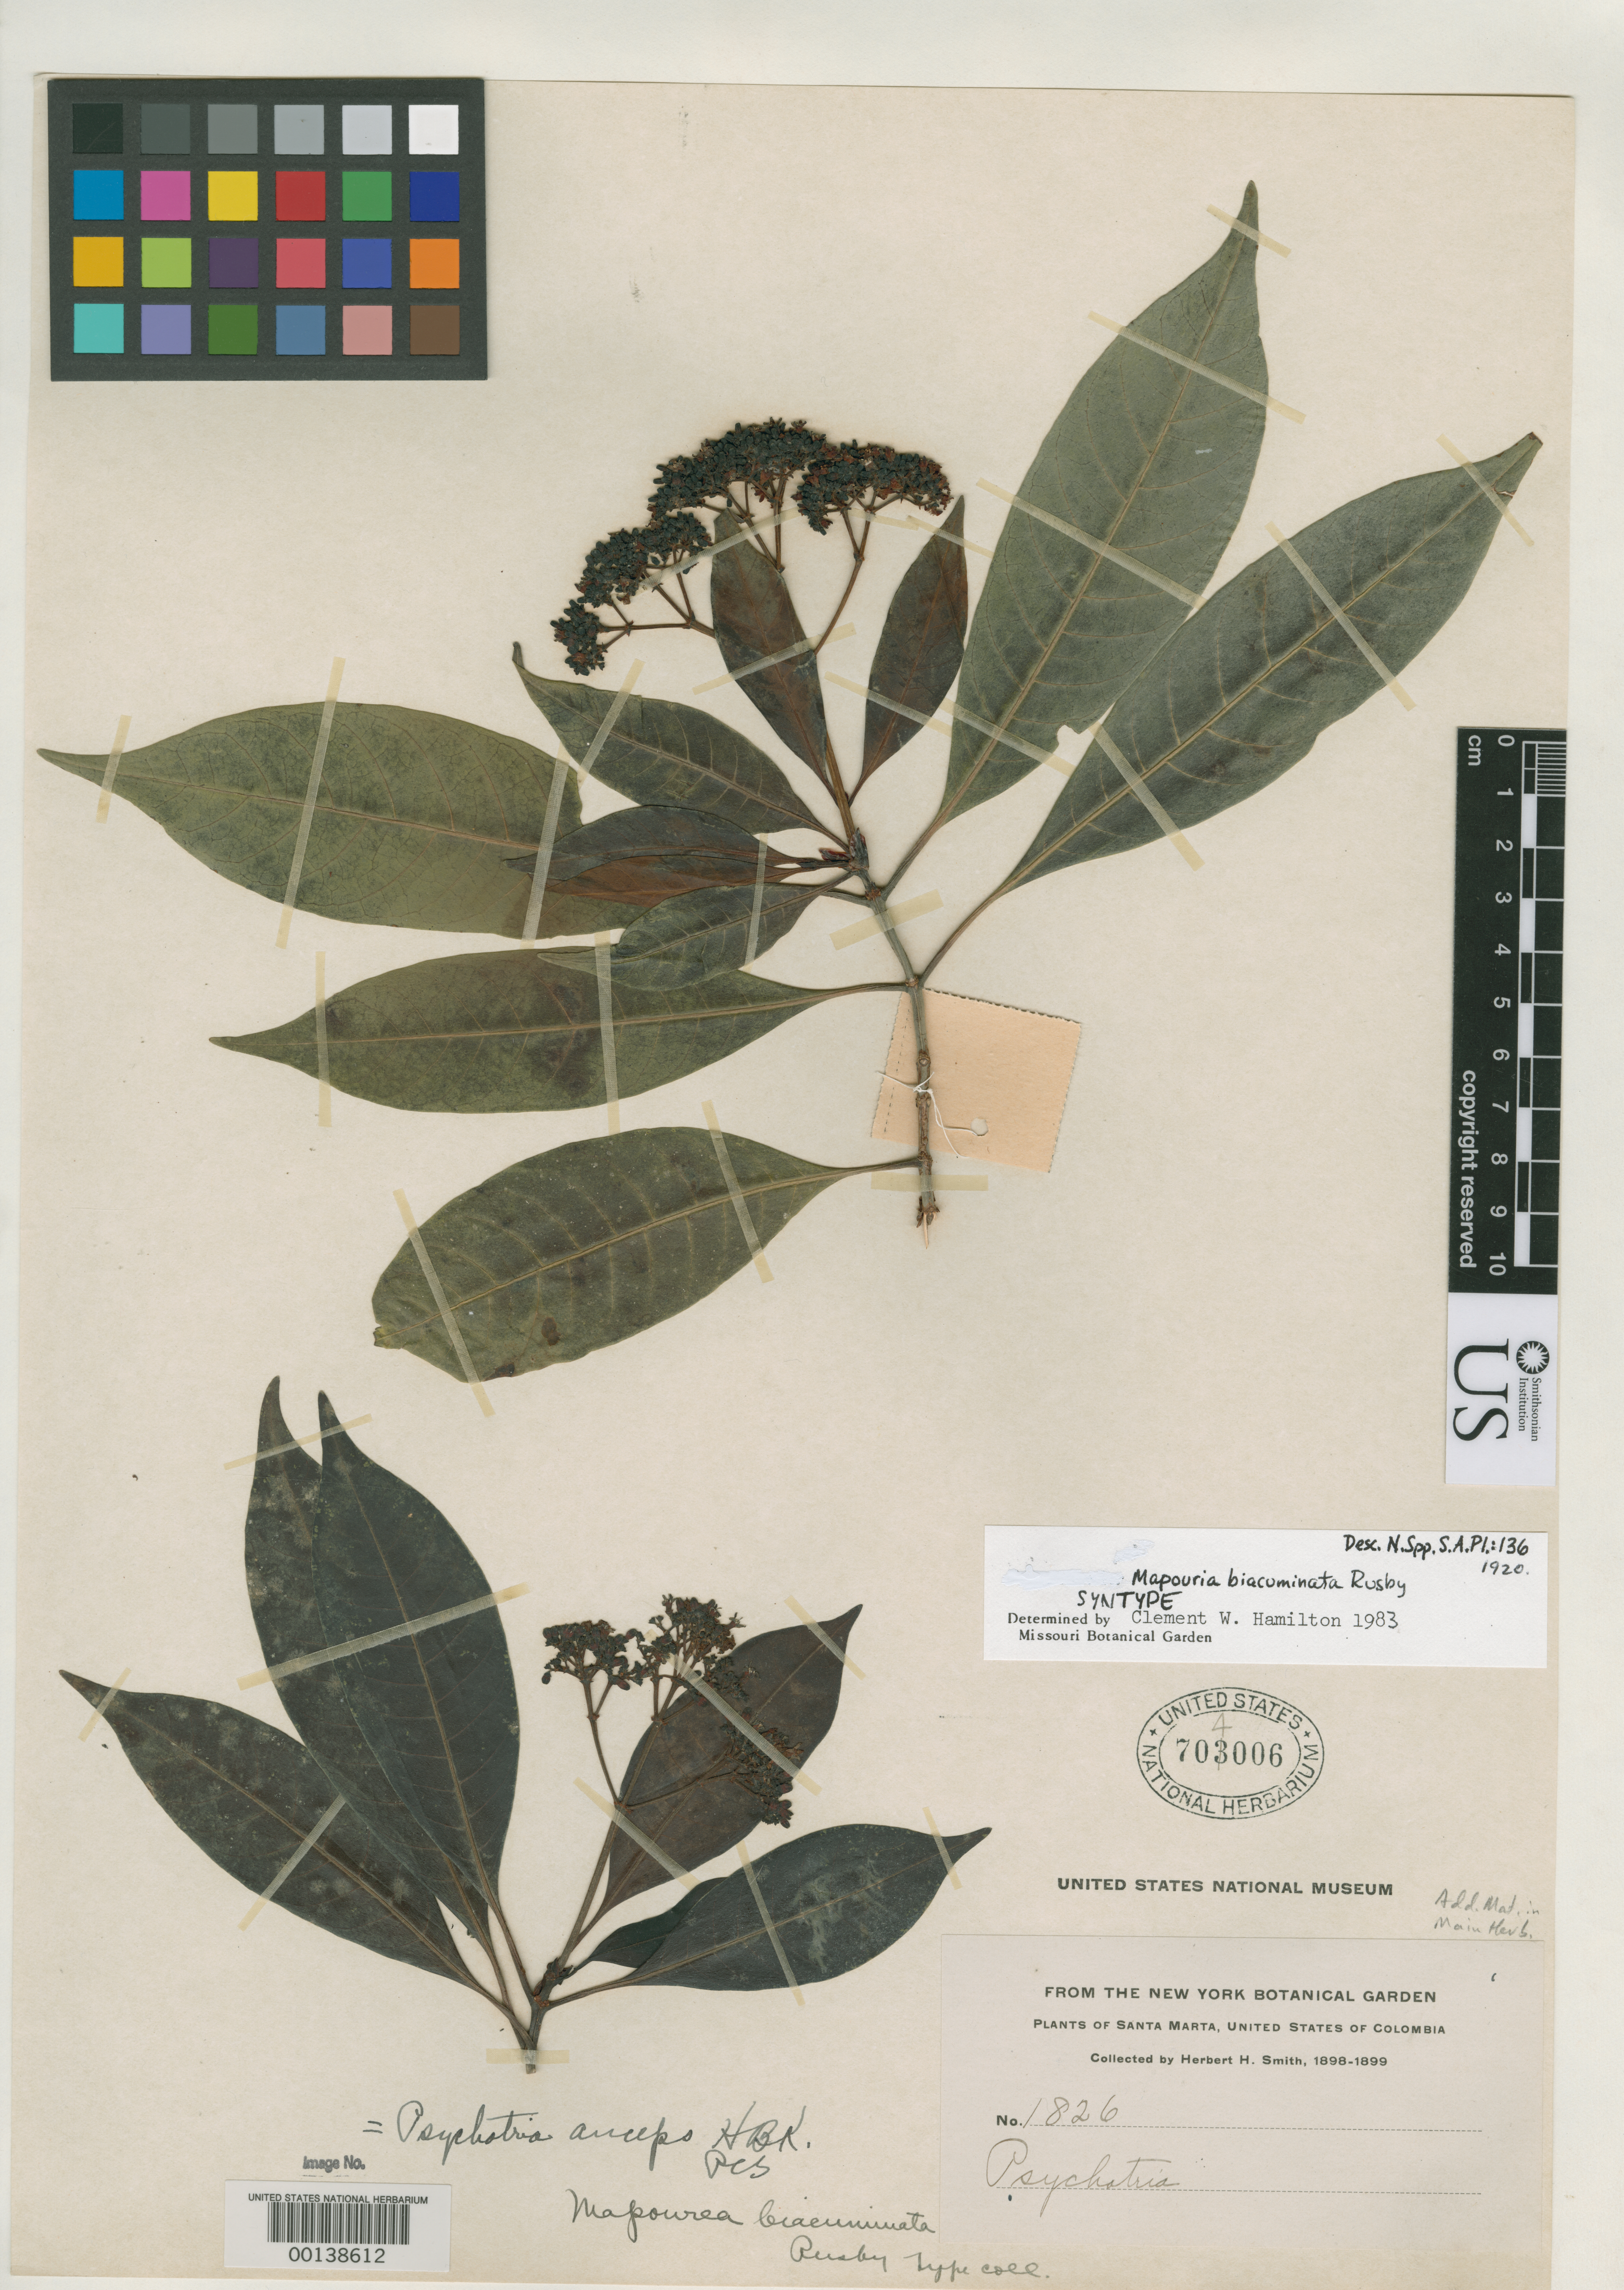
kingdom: Plantae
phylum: Tracheophyta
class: Magnoliopsida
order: Gentianales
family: Rubiaceae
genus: Mapouria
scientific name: Mapouria biacuminata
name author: Rusby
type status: Syntype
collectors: Herbert H. Smith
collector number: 1826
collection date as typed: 1898-1899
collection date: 1898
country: Colombia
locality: Santa Marta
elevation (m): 610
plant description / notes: Protologue cites two collection localities and dates.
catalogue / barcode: US 704006